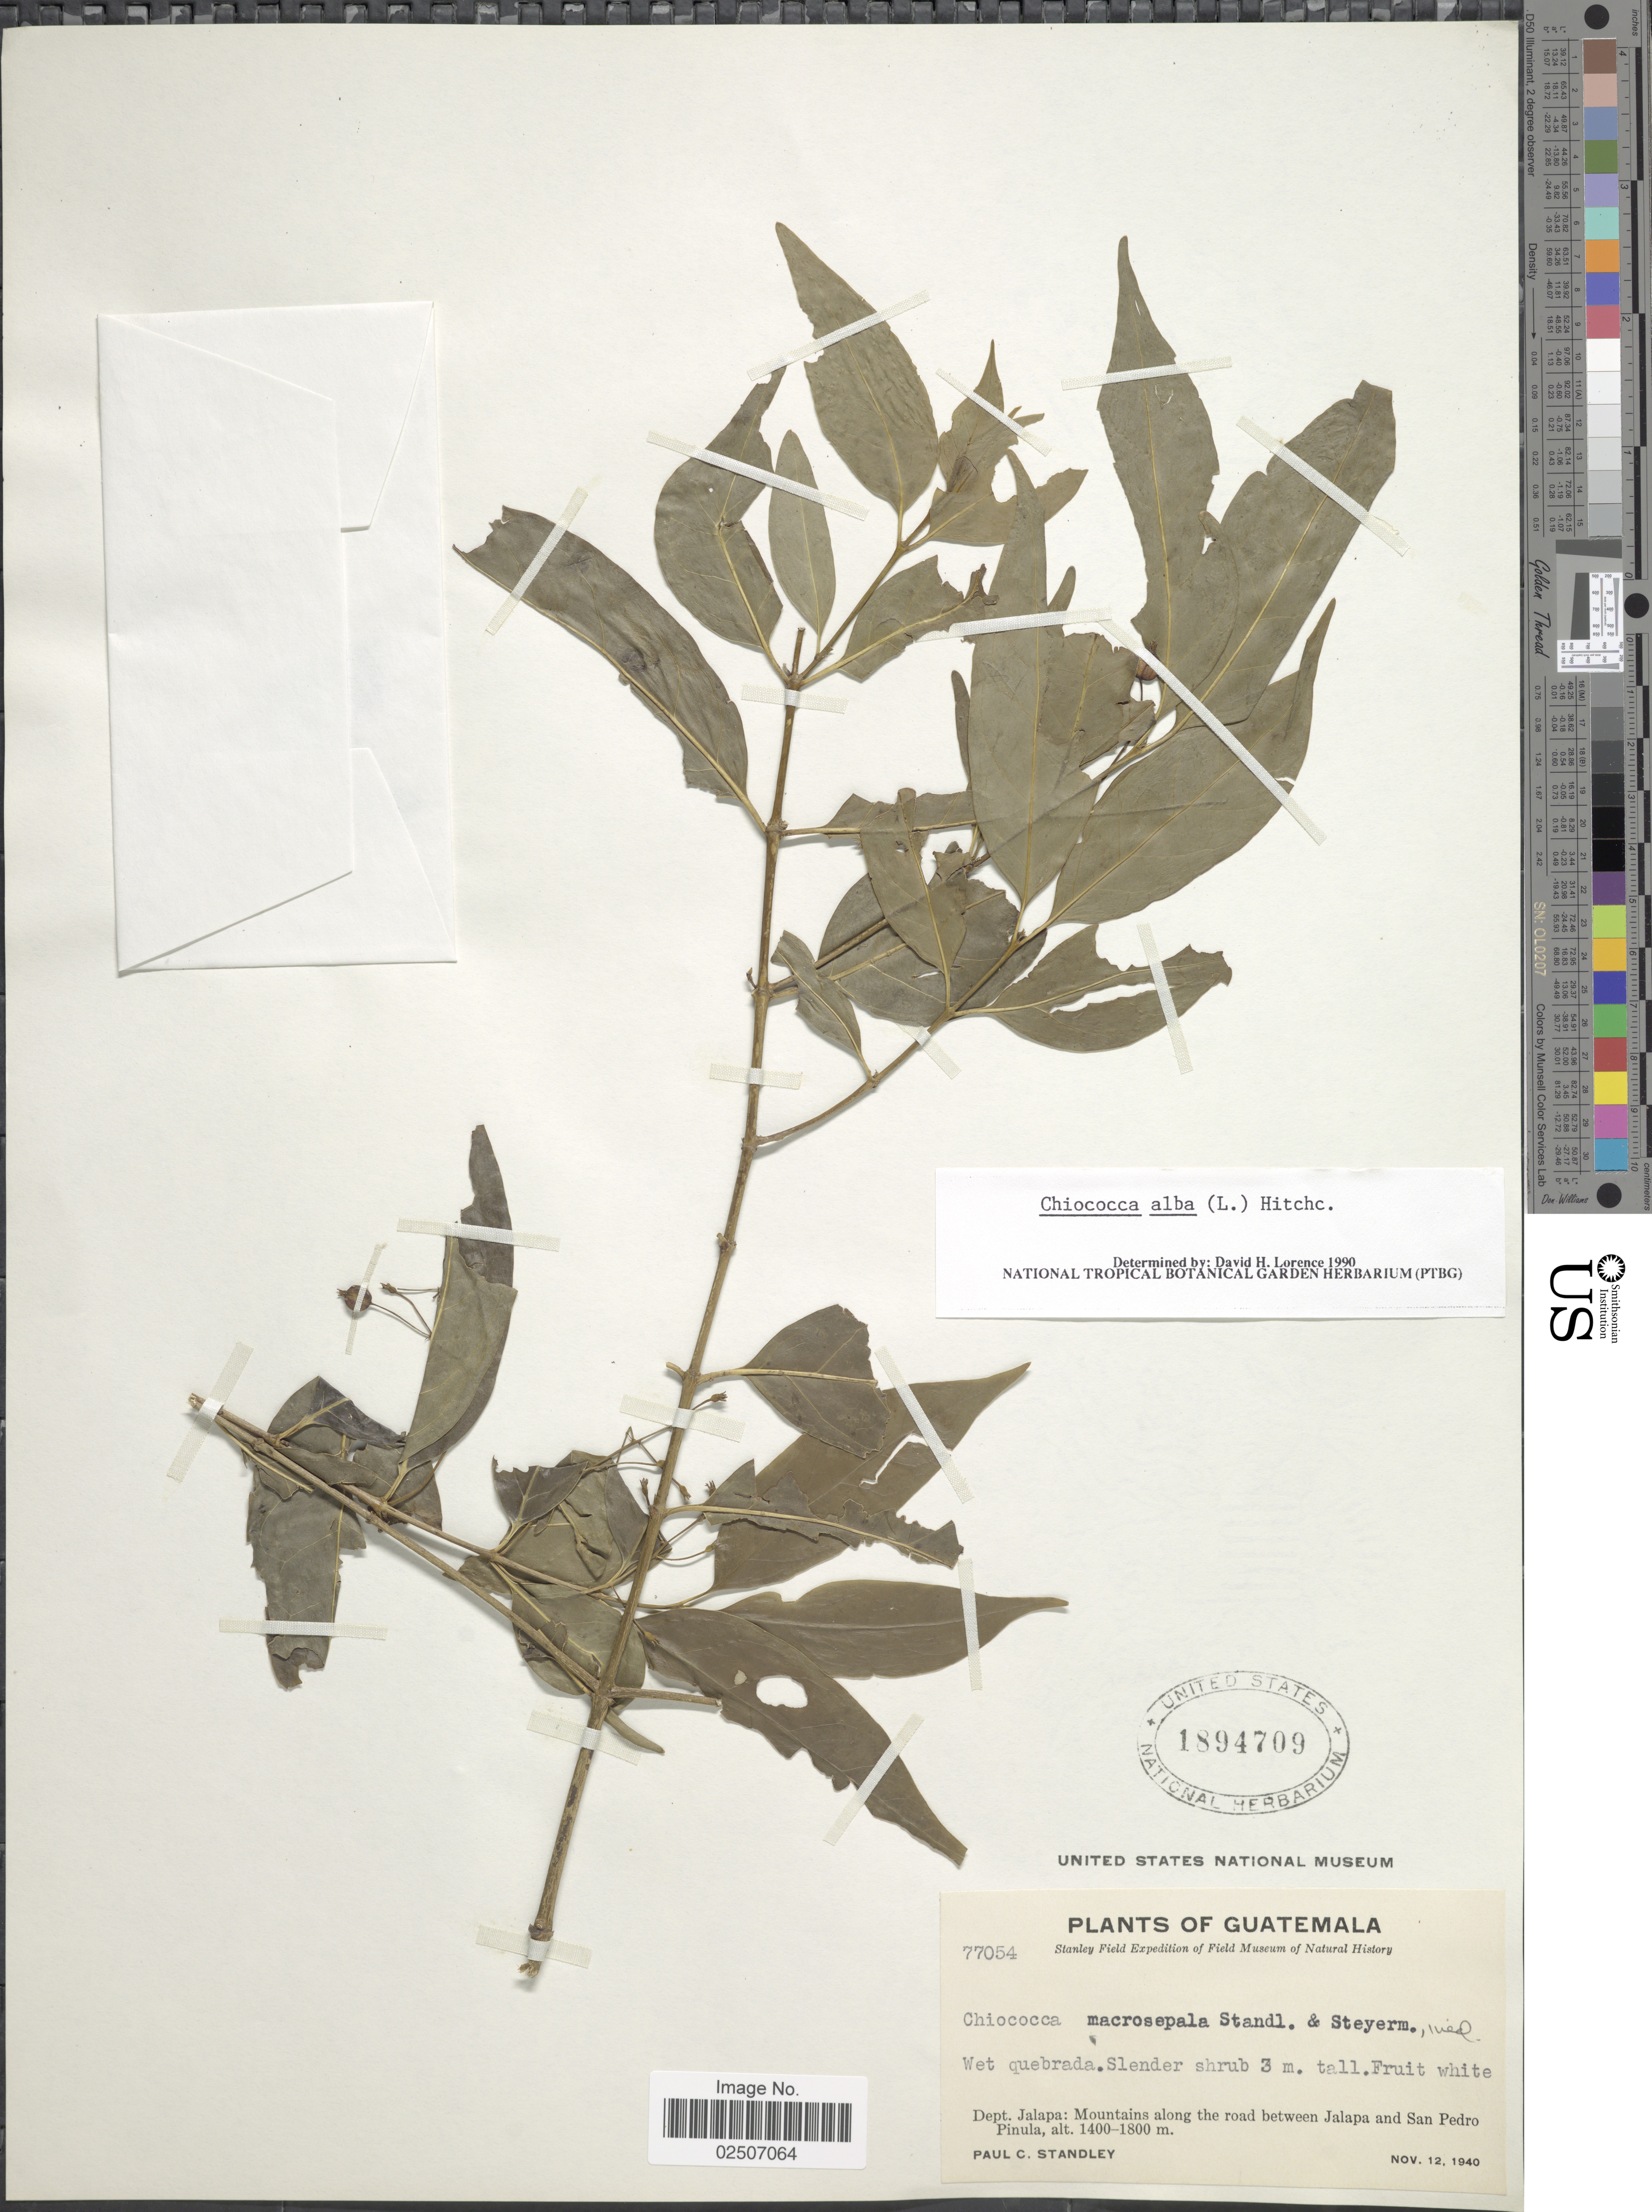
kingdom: Plantae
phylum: Tracheophyta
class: Magnoliopsida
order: Gentianales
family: Rubiaceae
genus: Chiococca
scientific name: Chiococca alba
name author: (L.) Hitchc.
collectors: P. C. Standley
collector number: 77054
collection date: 1940-11-12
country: Guatemala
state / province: Jalapa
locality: Dept. Jalapa: Mountains along the road between Jalapa and San Pedro Pinula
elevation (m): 1400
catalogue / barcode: US 1894709